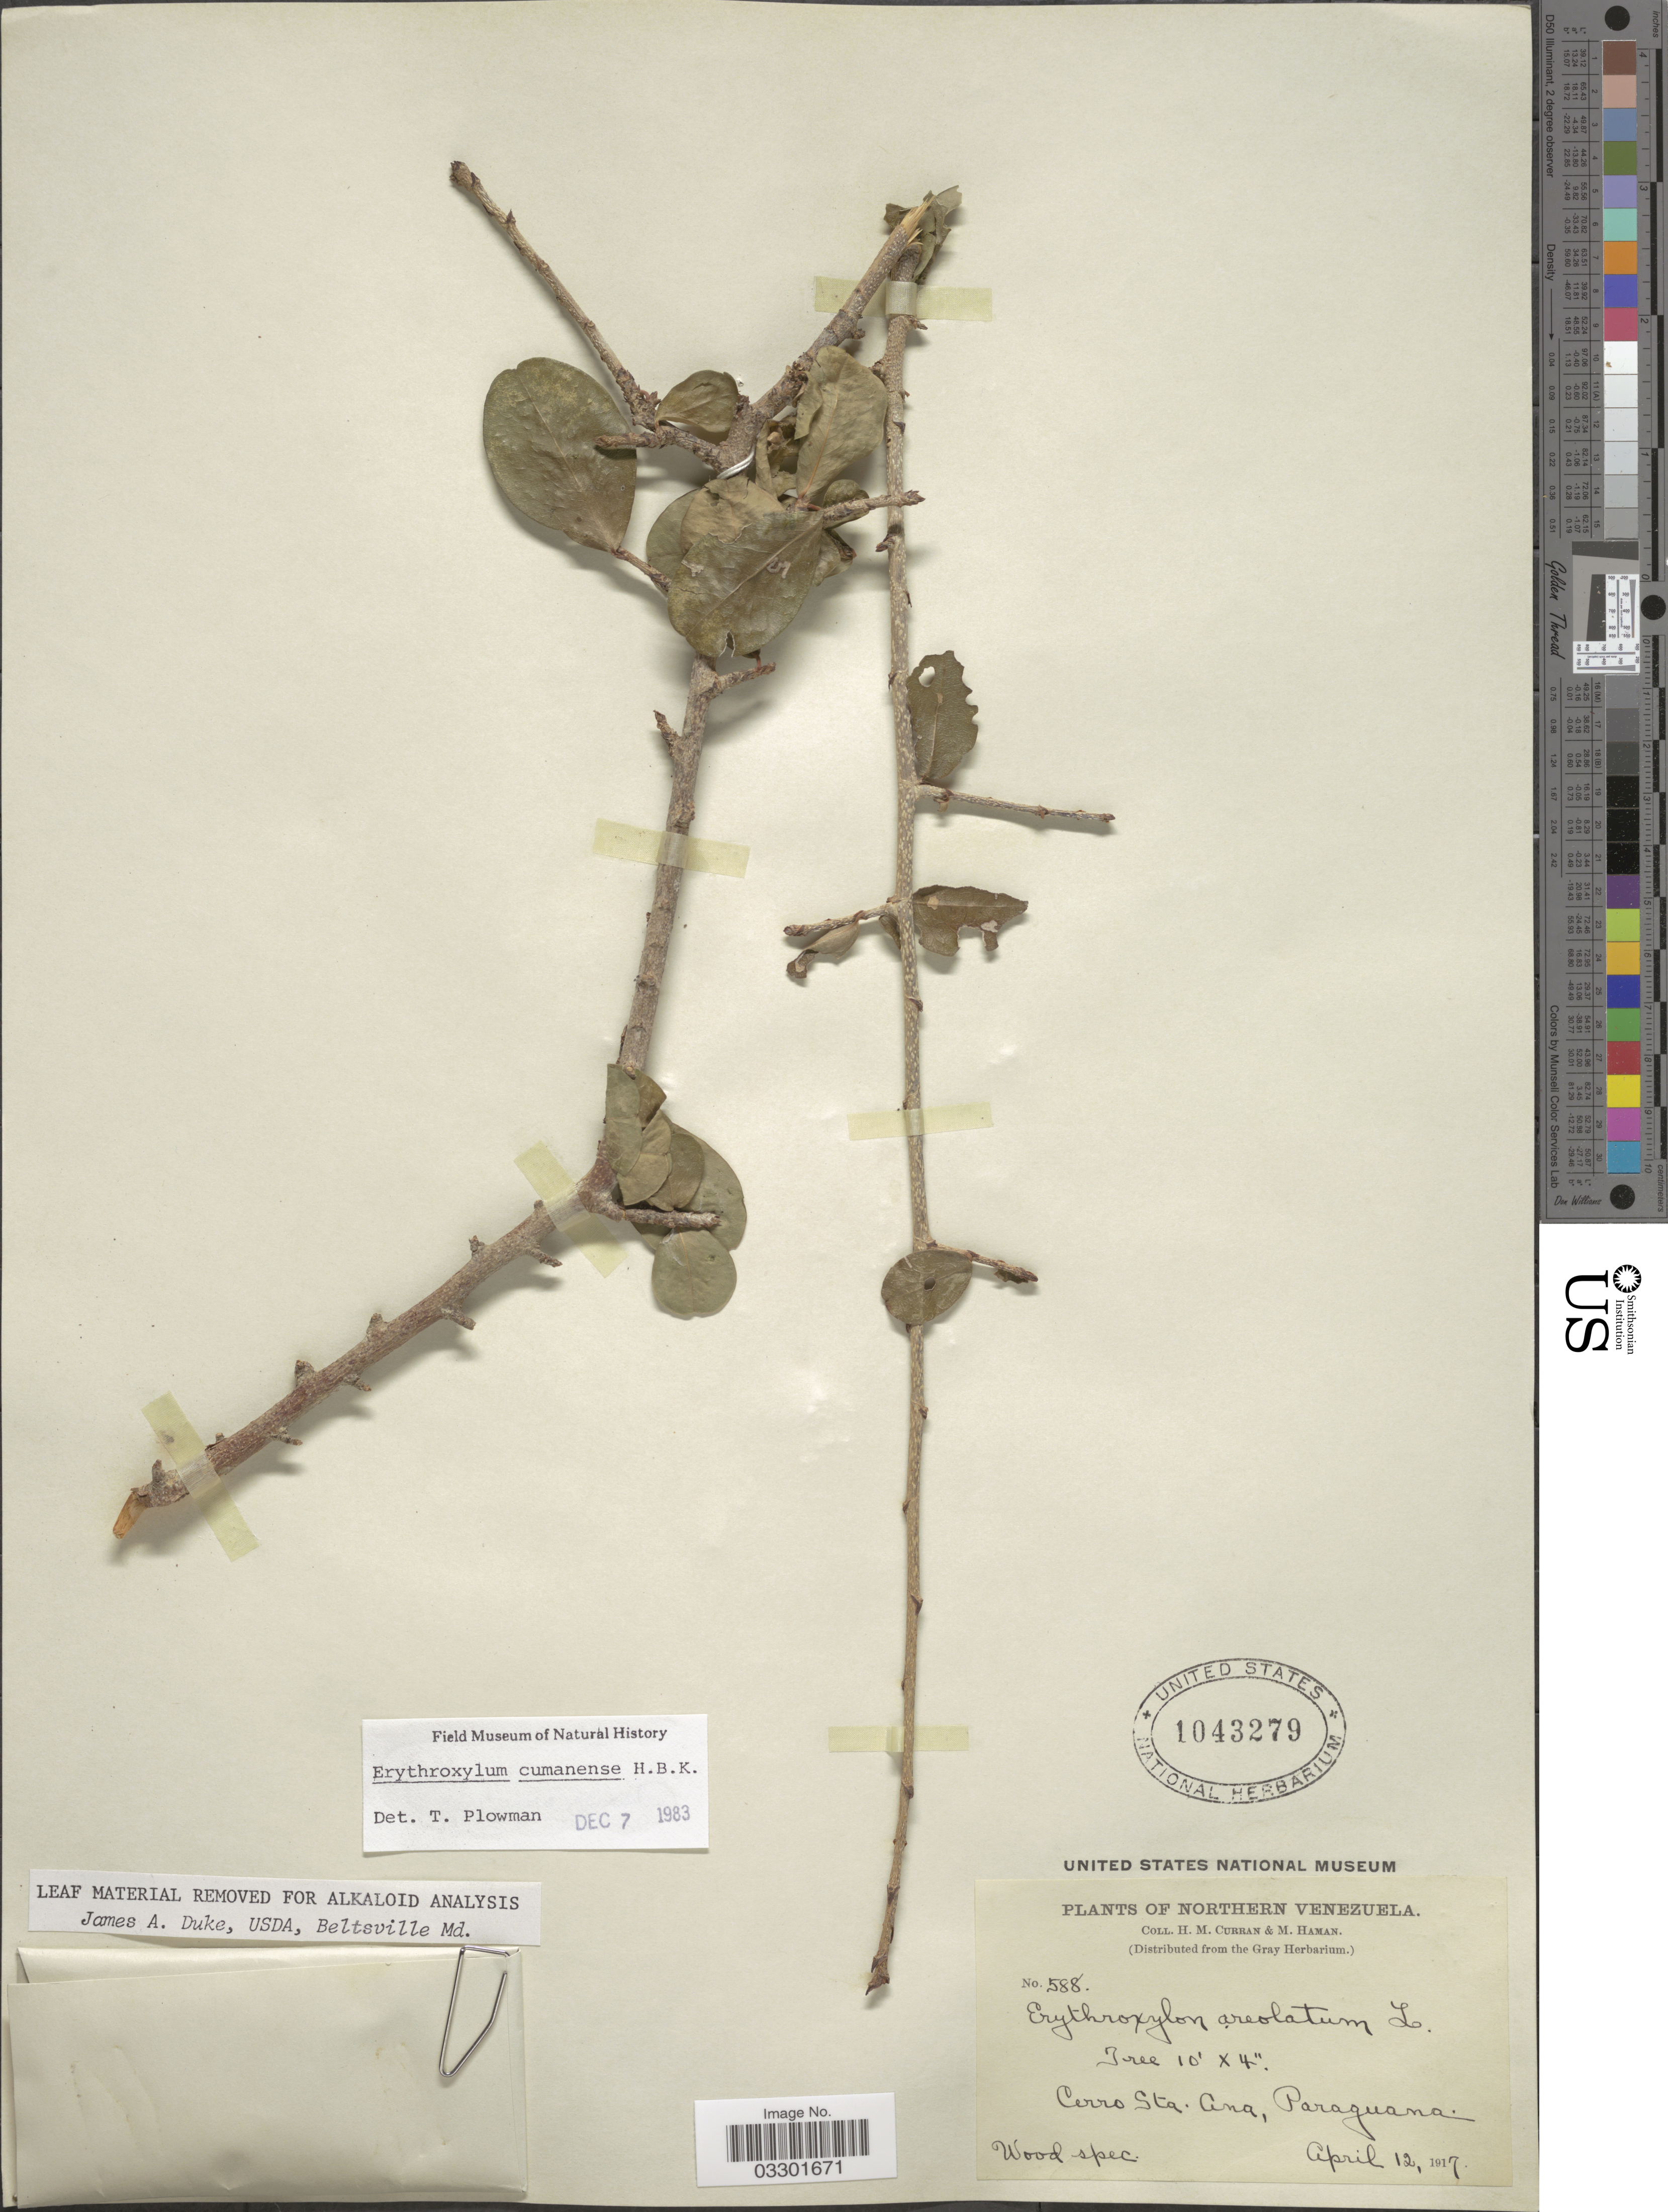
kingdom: Plantae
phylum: Tracheophyta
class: Magnoliopsida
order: Malpighiales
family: Erythroxylaceae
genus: Erythroxylum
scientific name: Erythroxylum cumanense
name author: Kunth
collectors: H. M. Curran & M. Haman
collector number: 588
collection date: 1917-04-12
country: Venezuela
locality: Northern Venezuela. Cerro Sta. Ana, Paraguana.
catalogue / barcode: US 1043279